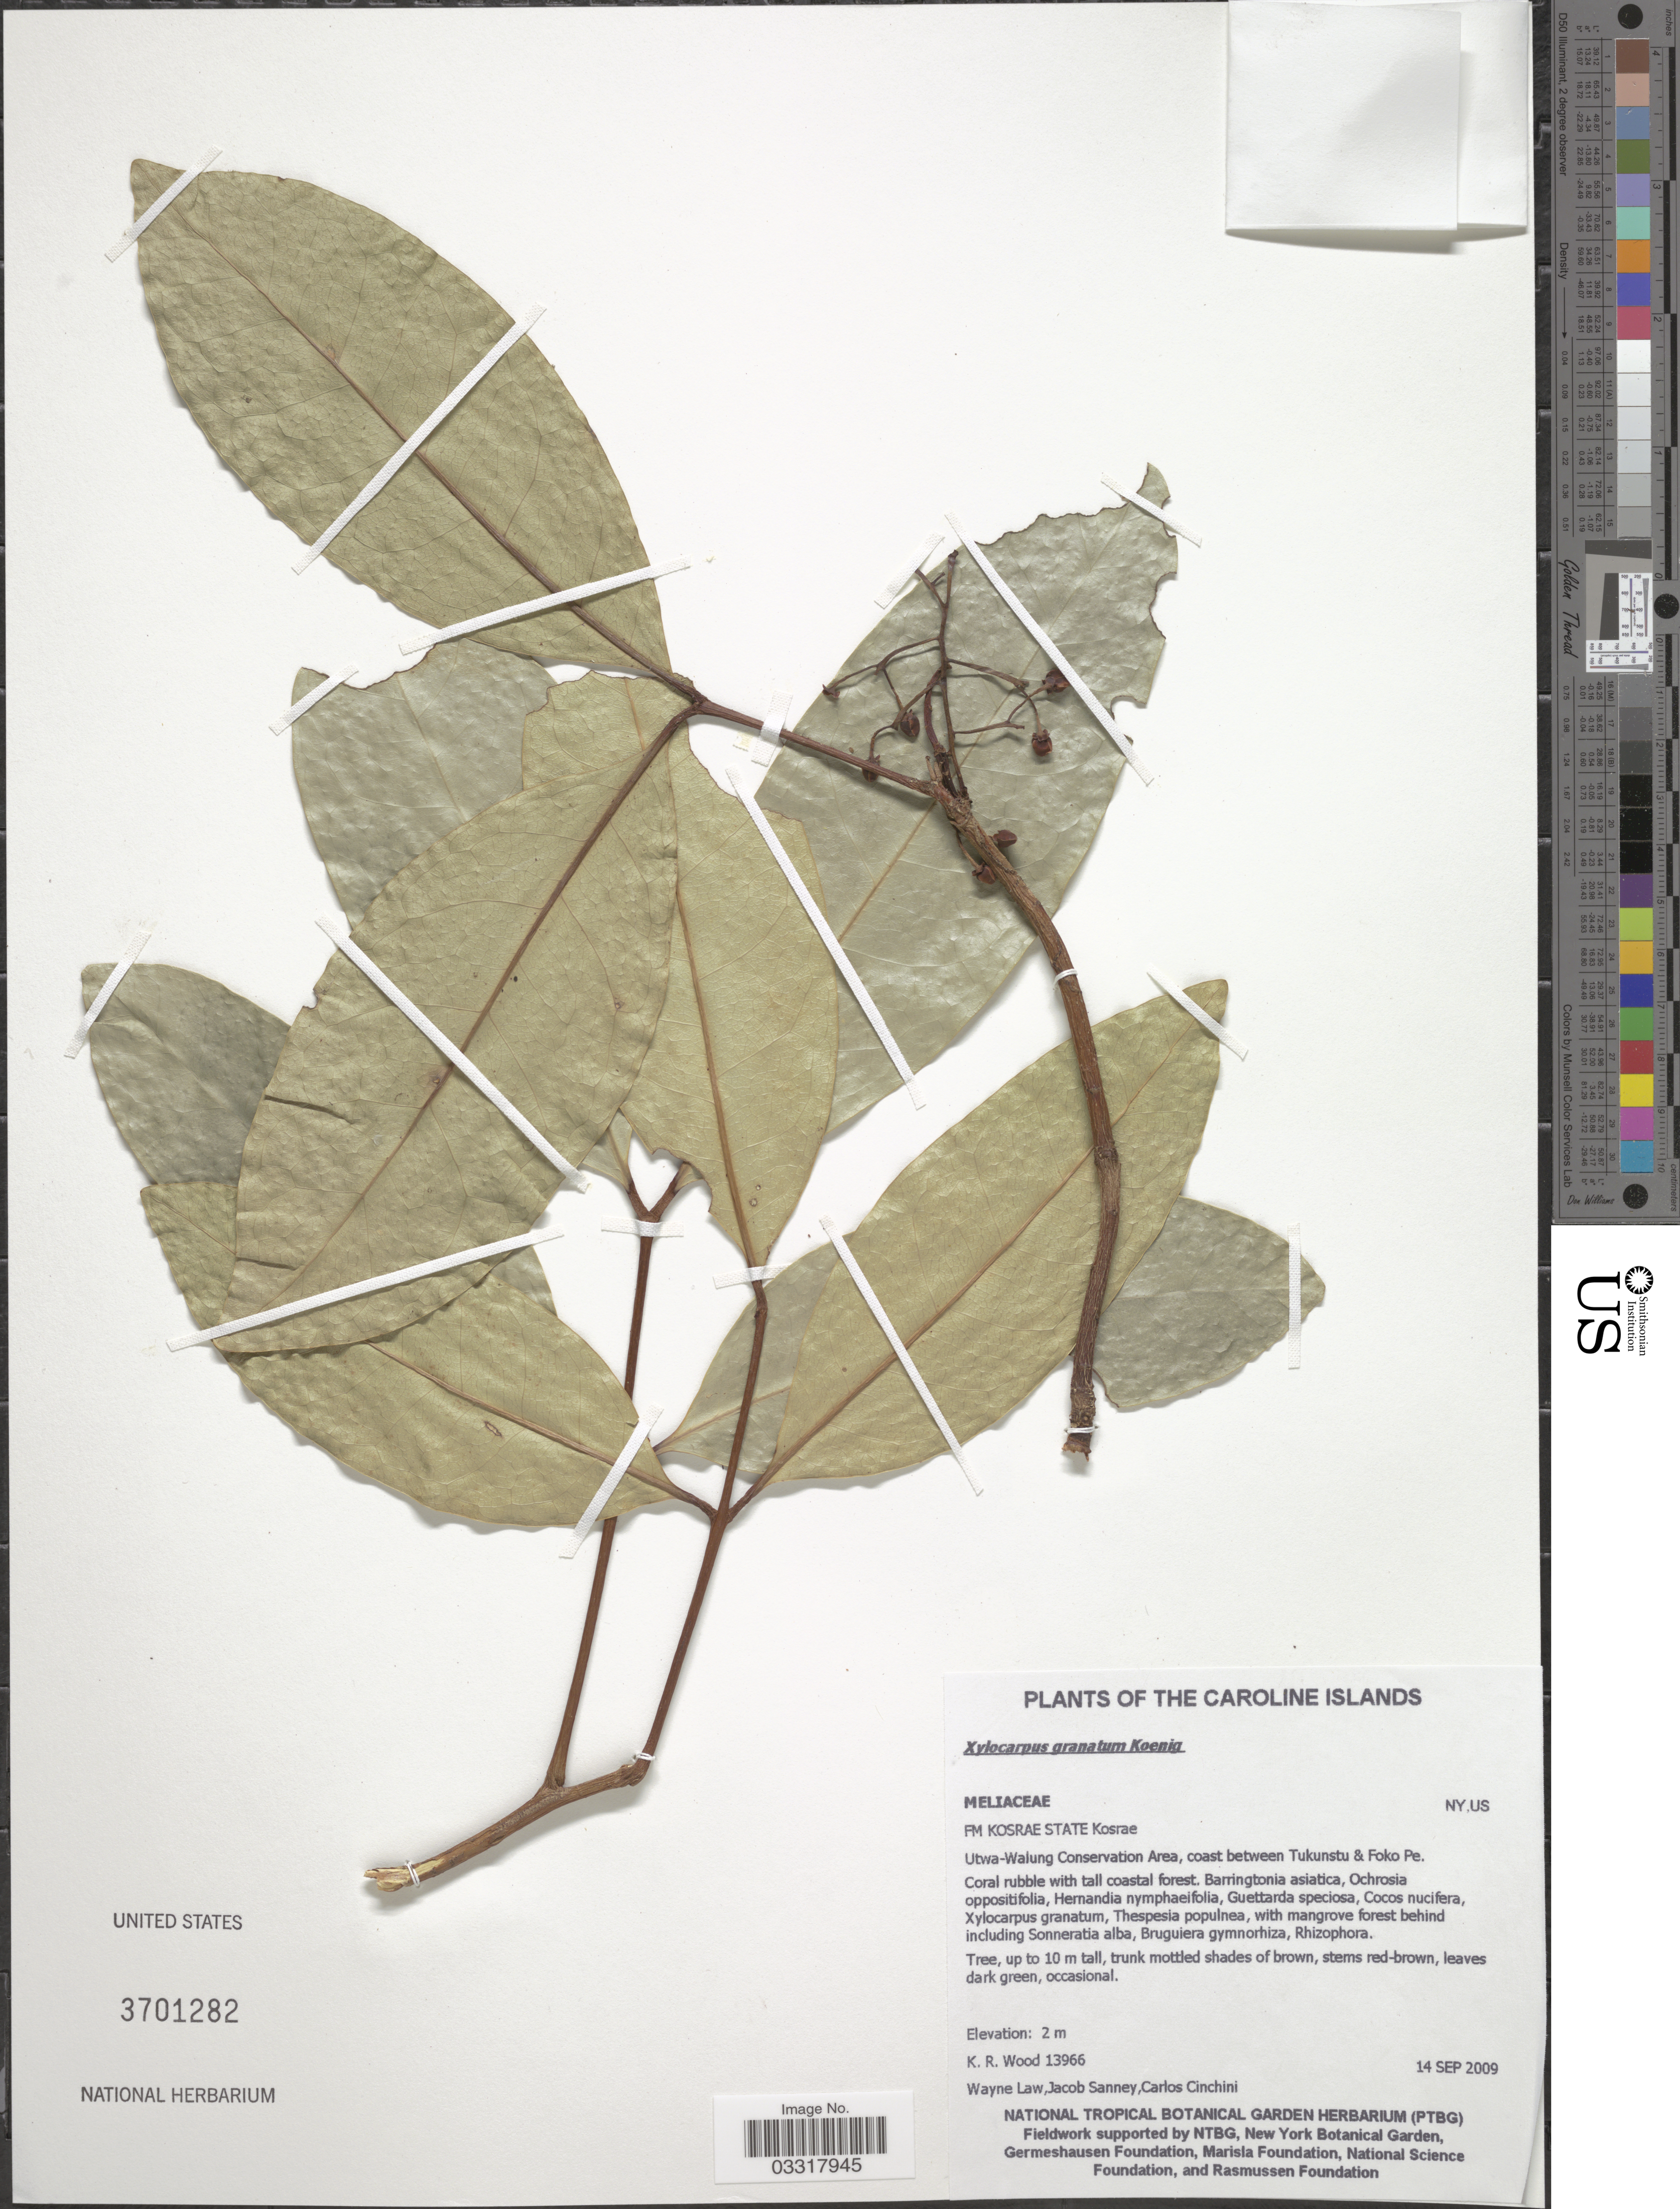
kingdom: Plantae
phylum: Tracheophyta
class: Magnoliopsida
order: Sapindales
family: Meliaceae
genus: Xylocarpus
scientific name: Xylocarpus granatum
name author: J. Koenig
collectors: K. R. Wood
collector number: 13966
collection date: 2009-09-14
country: Micronesia, Federated States of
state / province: Kosrae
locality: The Caroline Islands. FM Kosrae State Kosrae. Utwa-Walung Conservation Area, coast between Tukunstu & Foko Pe.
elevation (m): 2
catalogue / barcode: US 3701282